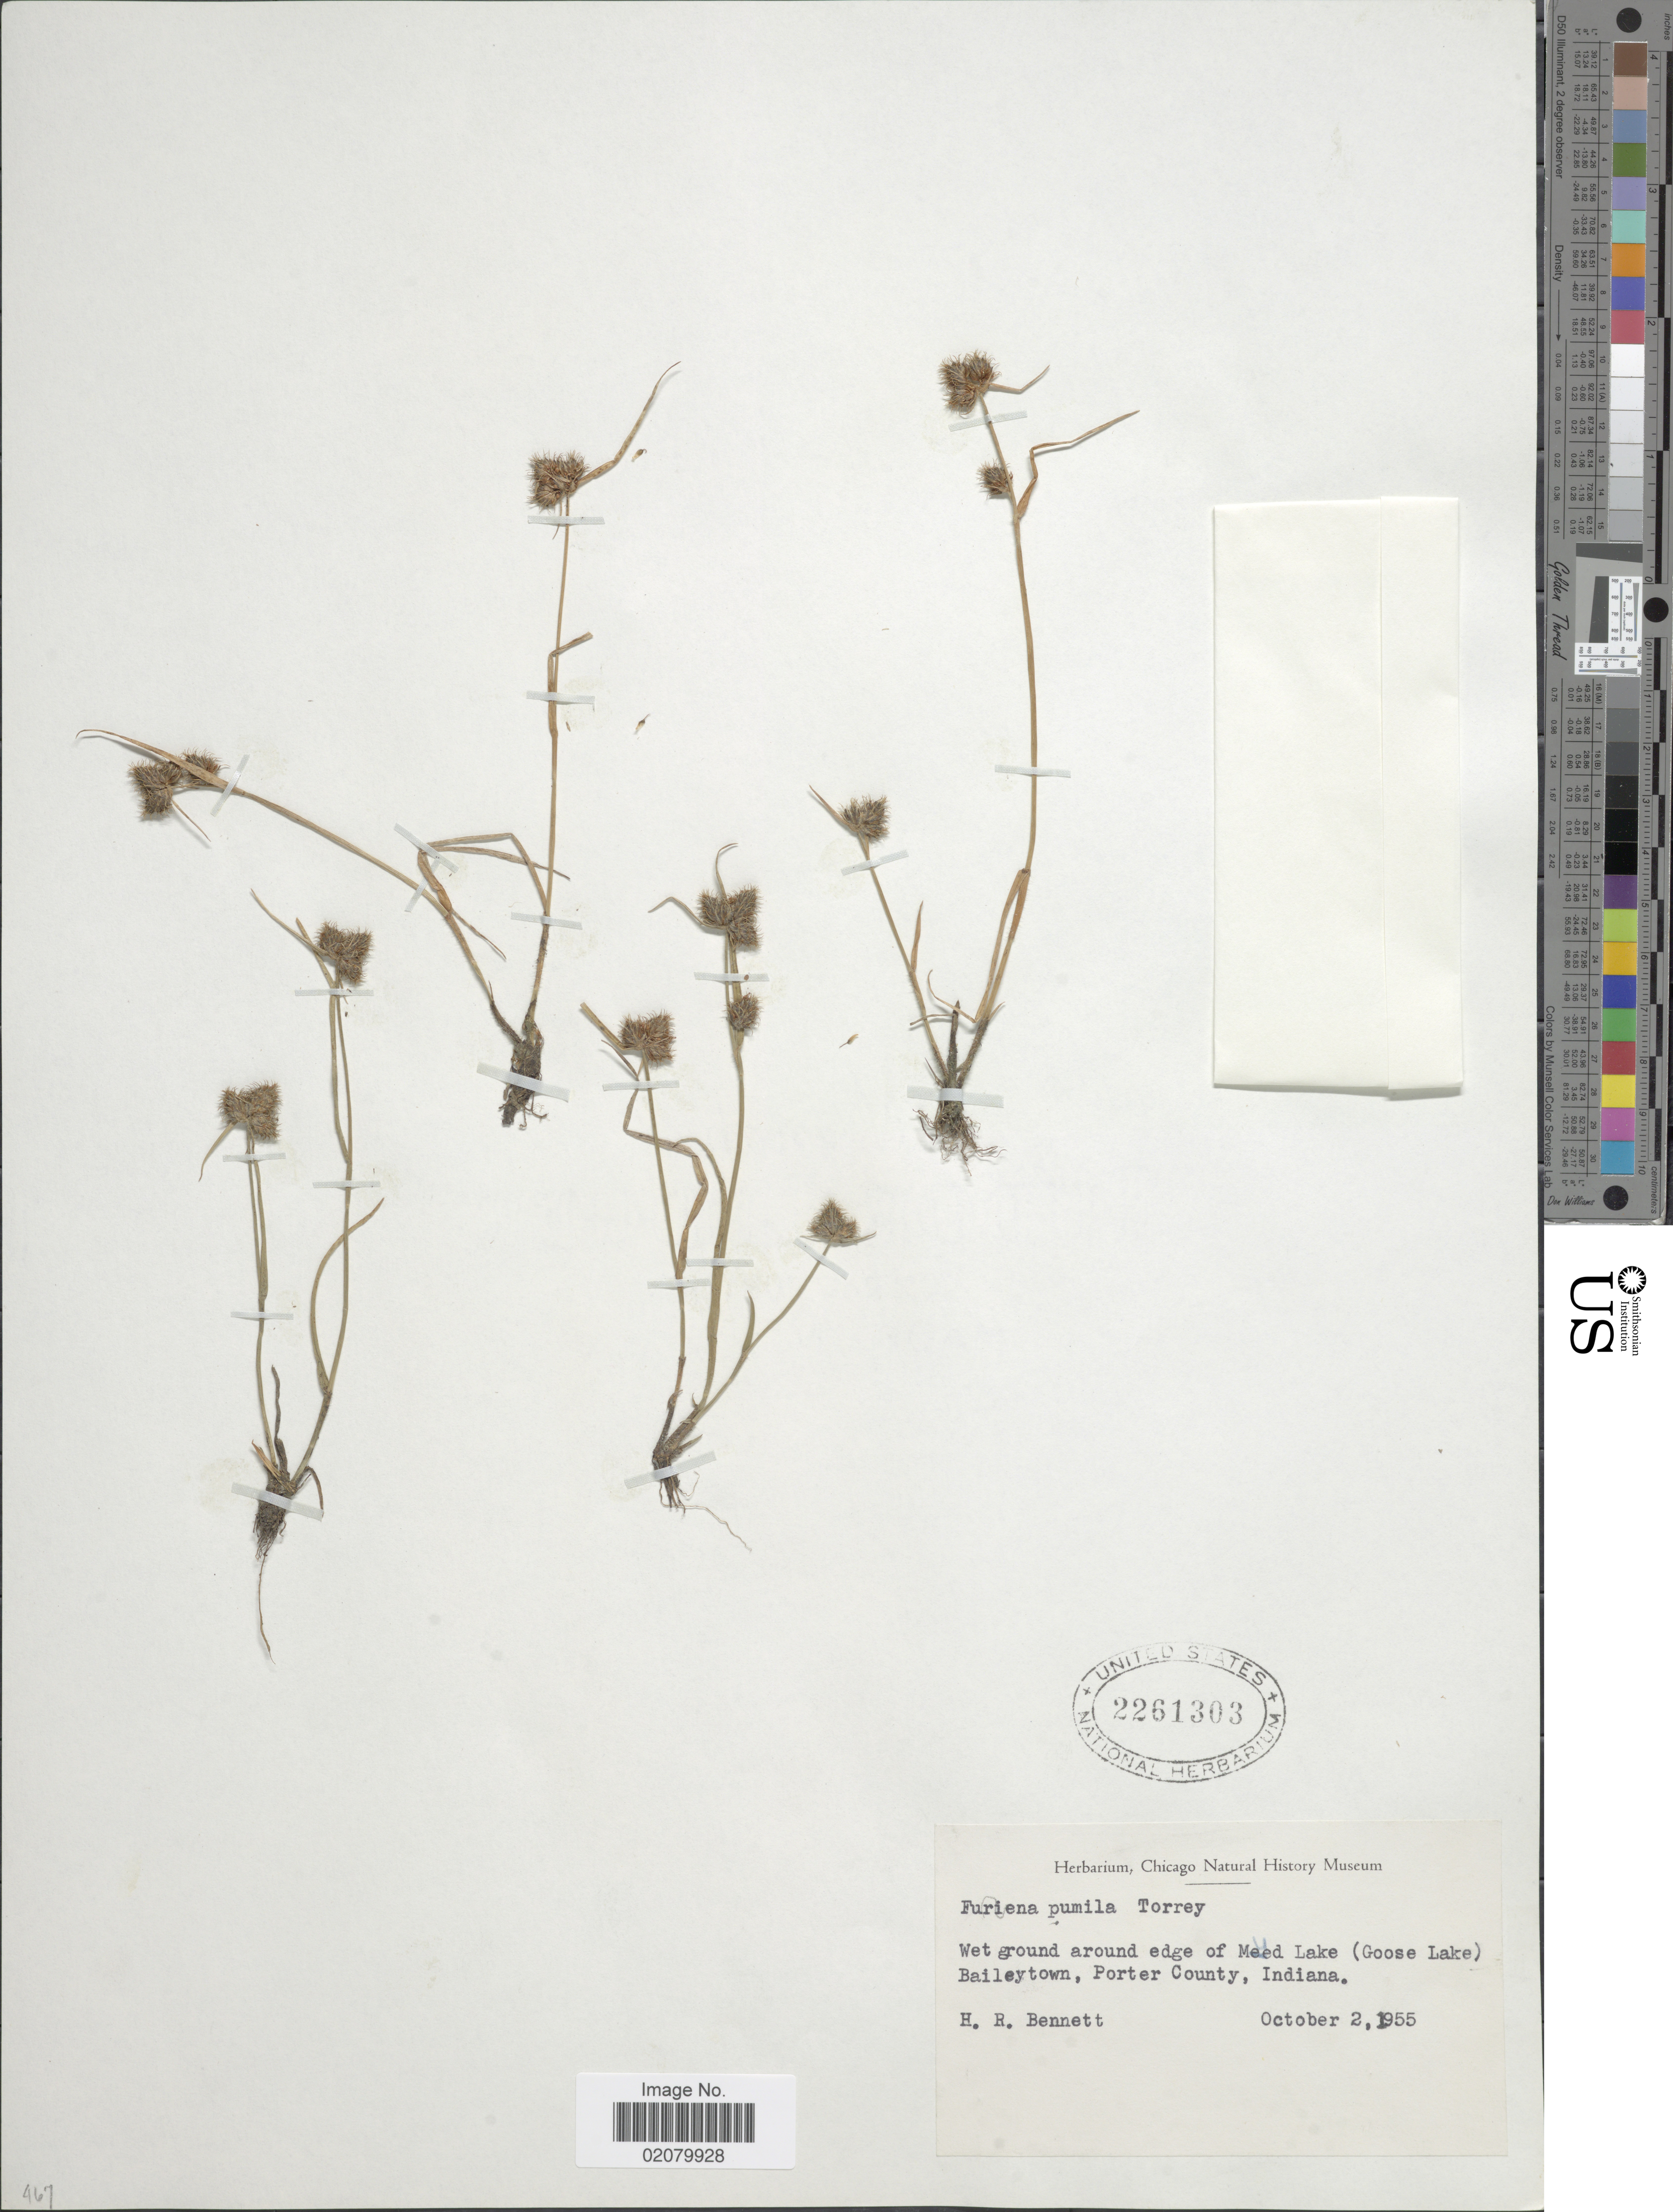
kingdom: Plantae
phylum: Tracheophyta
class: Liliopsida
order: Poales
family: Cyperaceae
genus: Fuirena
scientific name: Fuirena squarrosa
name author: Michx.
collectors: H. R. Bennett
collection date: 1955-10-02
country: United States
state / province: Indiana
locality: Wet ground around edge of Mud Lake (Goose Lake) Baileytown, Porter County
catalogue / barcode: US 2261303